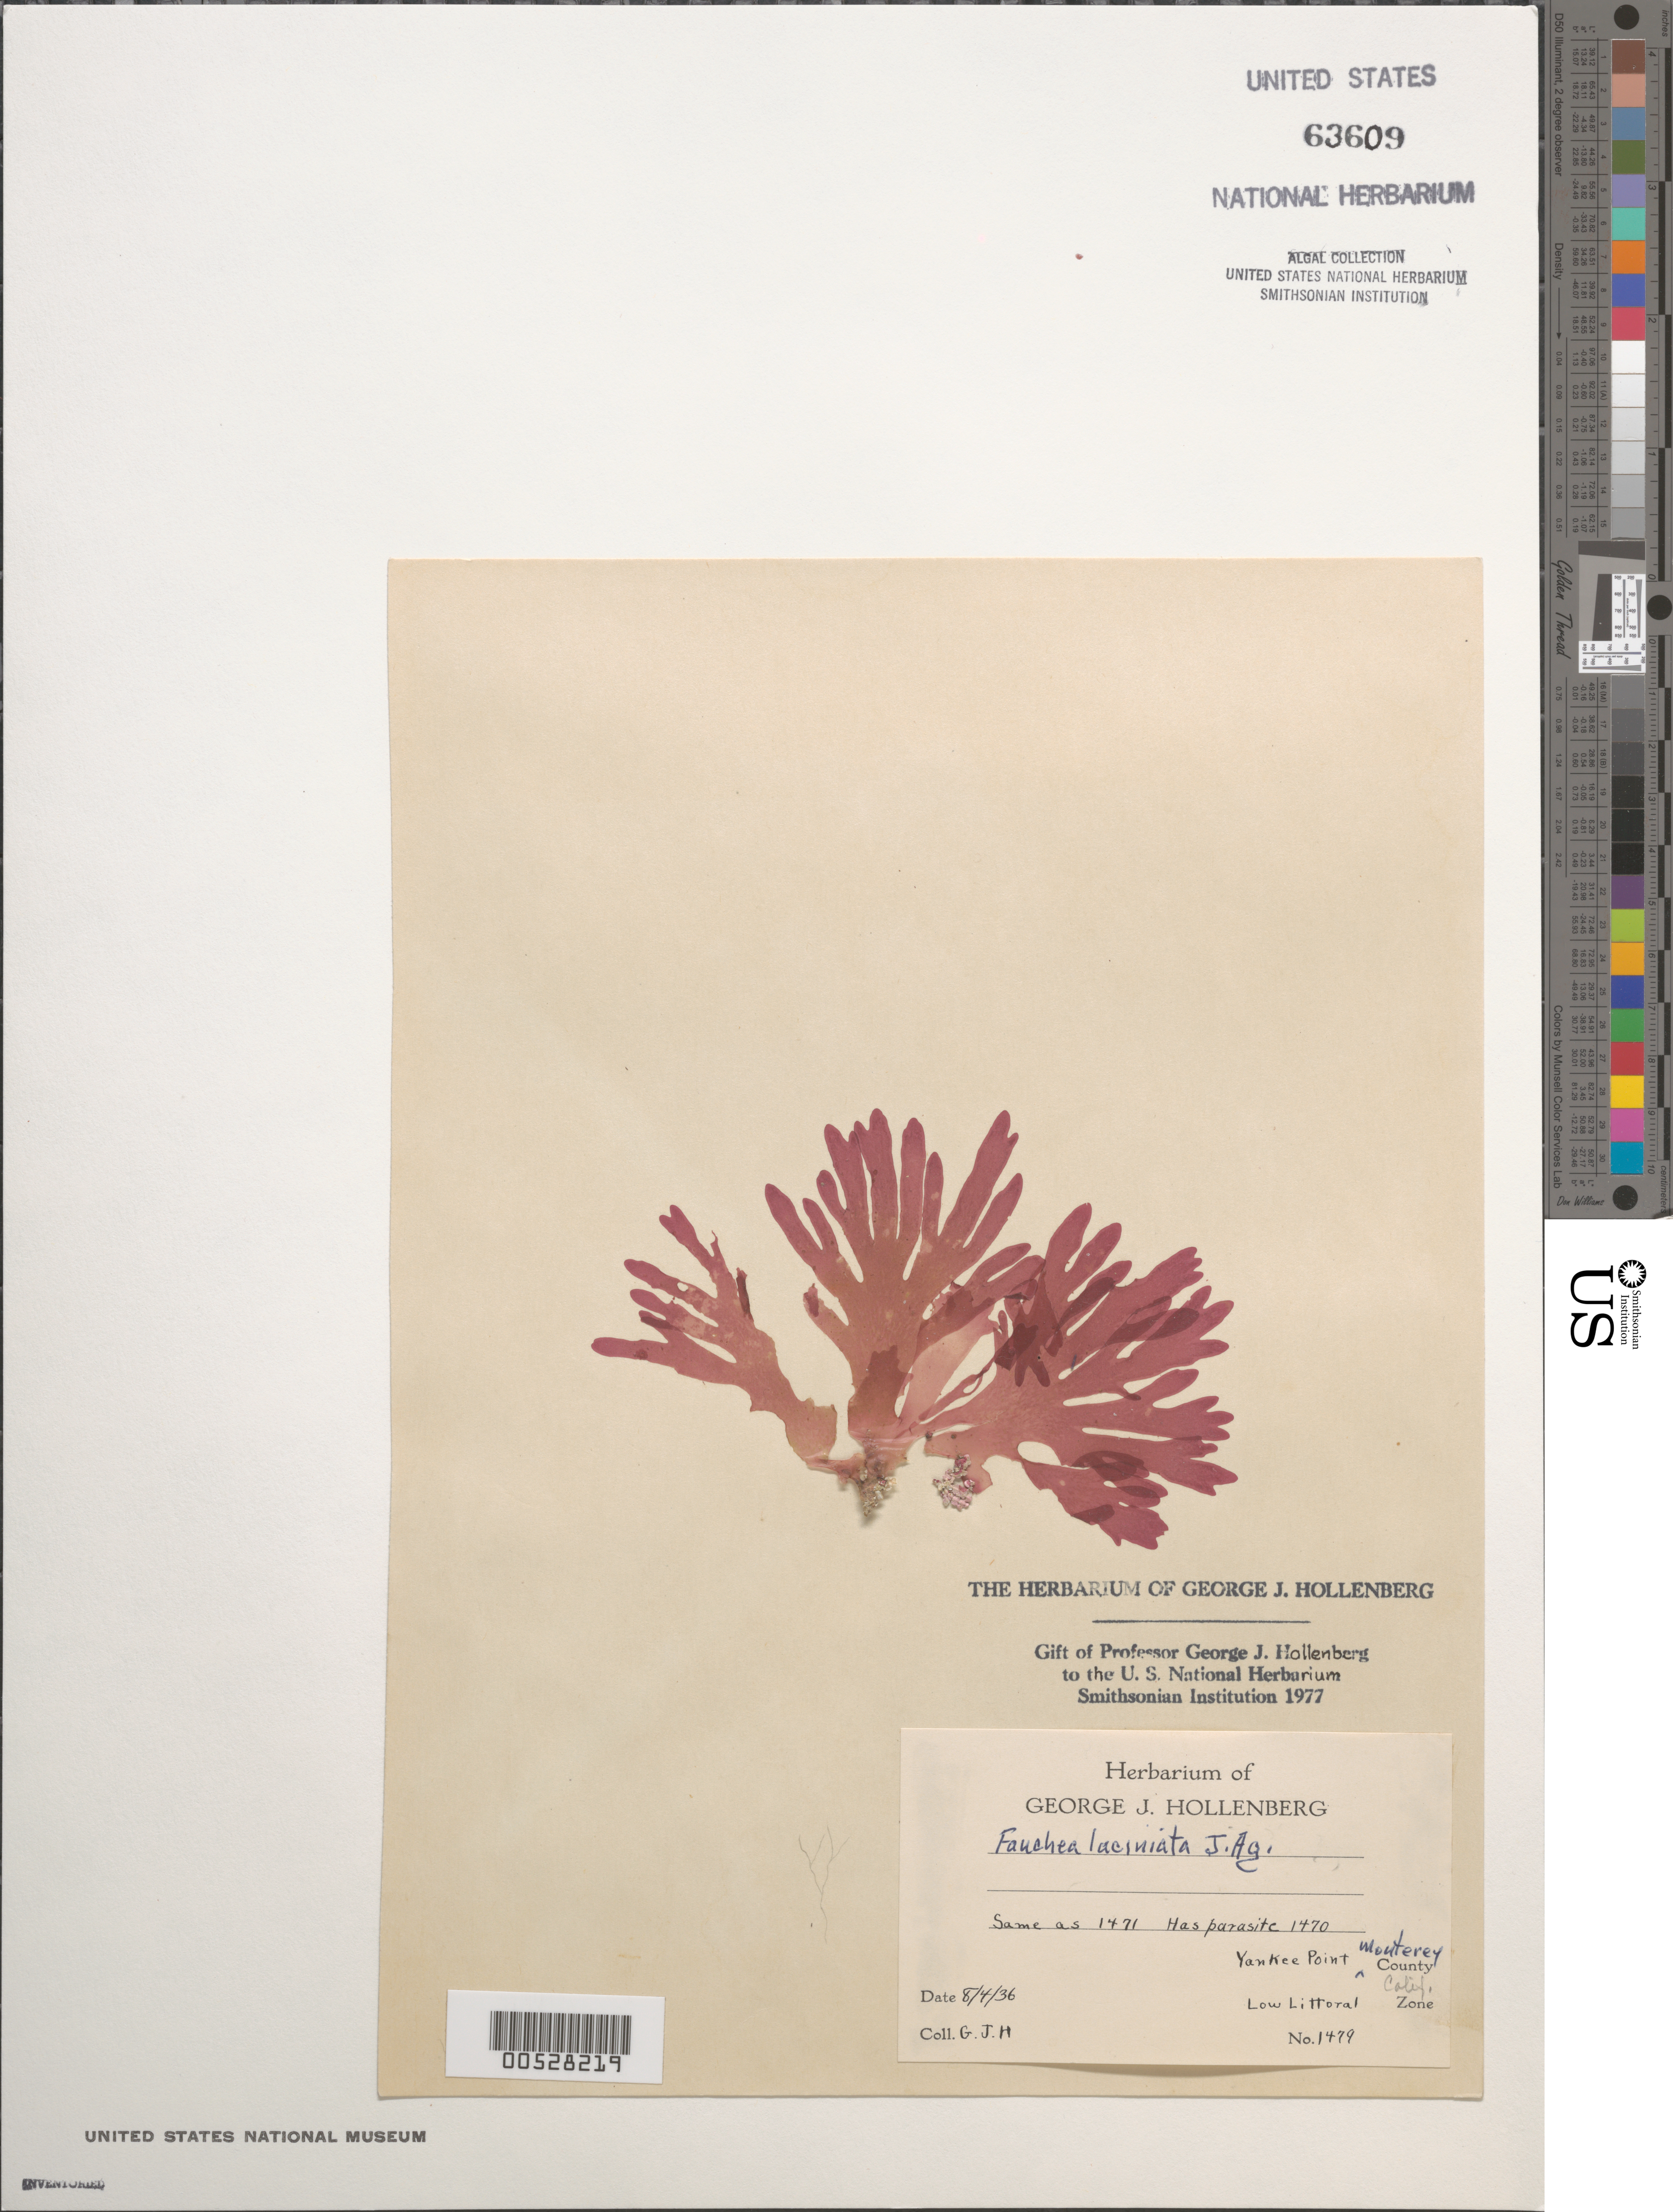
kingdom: Plantae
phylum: Rhodophyta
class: Florideophyceae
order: Rhodymeniales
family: Faucheaceae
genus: Gloiocladia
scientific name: Gloiocladia laciniata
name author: (J. Agardh) Rodríguez-Prieto & N. Sánchez in Rodríguez-Prieto et al.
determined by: Algae name updating Project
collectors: G. Hollenberg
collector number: GJH 1479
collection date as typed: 04 Aug 1936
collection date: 1936-08-04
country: United States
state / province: California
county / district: Monterey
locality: Yankee Point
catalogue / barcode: US 63609